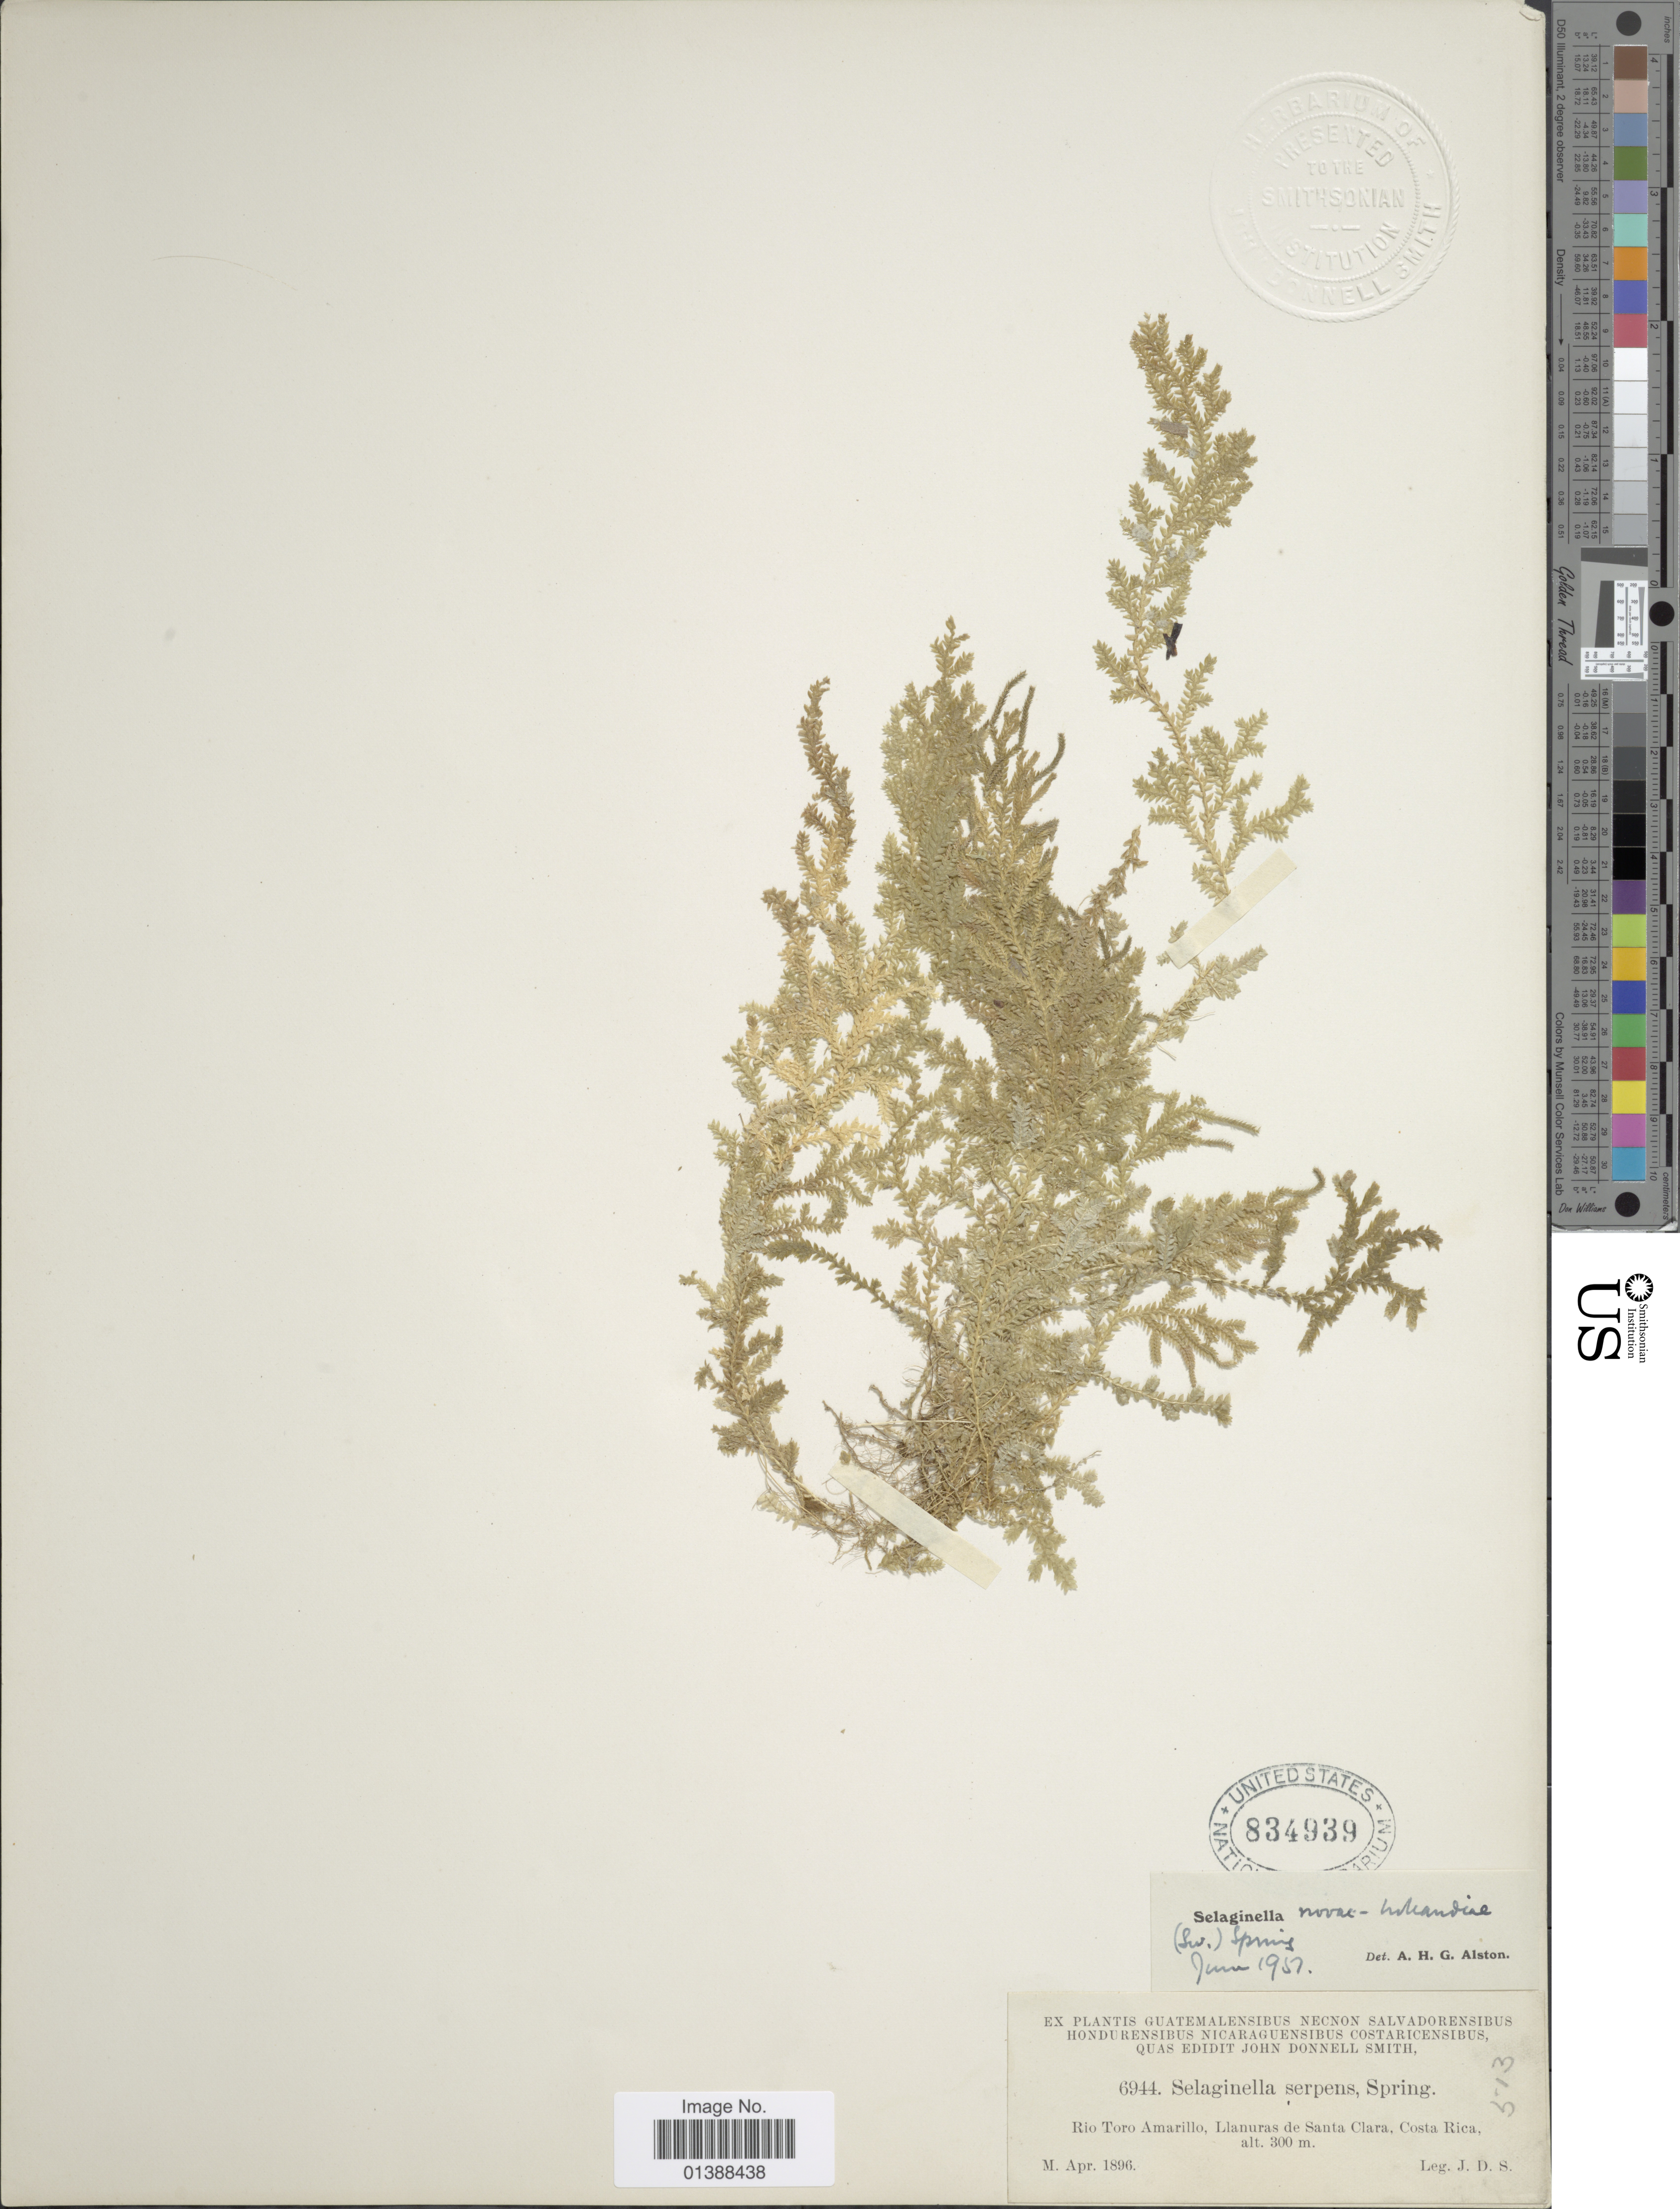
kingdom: Plantae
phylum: Tracheophyta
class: Lycopodiopsida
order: Selaginellales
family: Selaginellaceae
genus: Selaginella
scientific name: Selaginella mikeneei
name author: Valdespino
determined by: Valdespino, I. A., (PMA), Universidad de Panama (PANAMA)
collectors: J. Donnell Smith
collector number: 6944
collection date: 1896-04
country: Costa Rica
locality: Rio Toro Amarillo, LLanuras de Santa Clara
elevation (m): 300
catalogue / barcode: US 834939